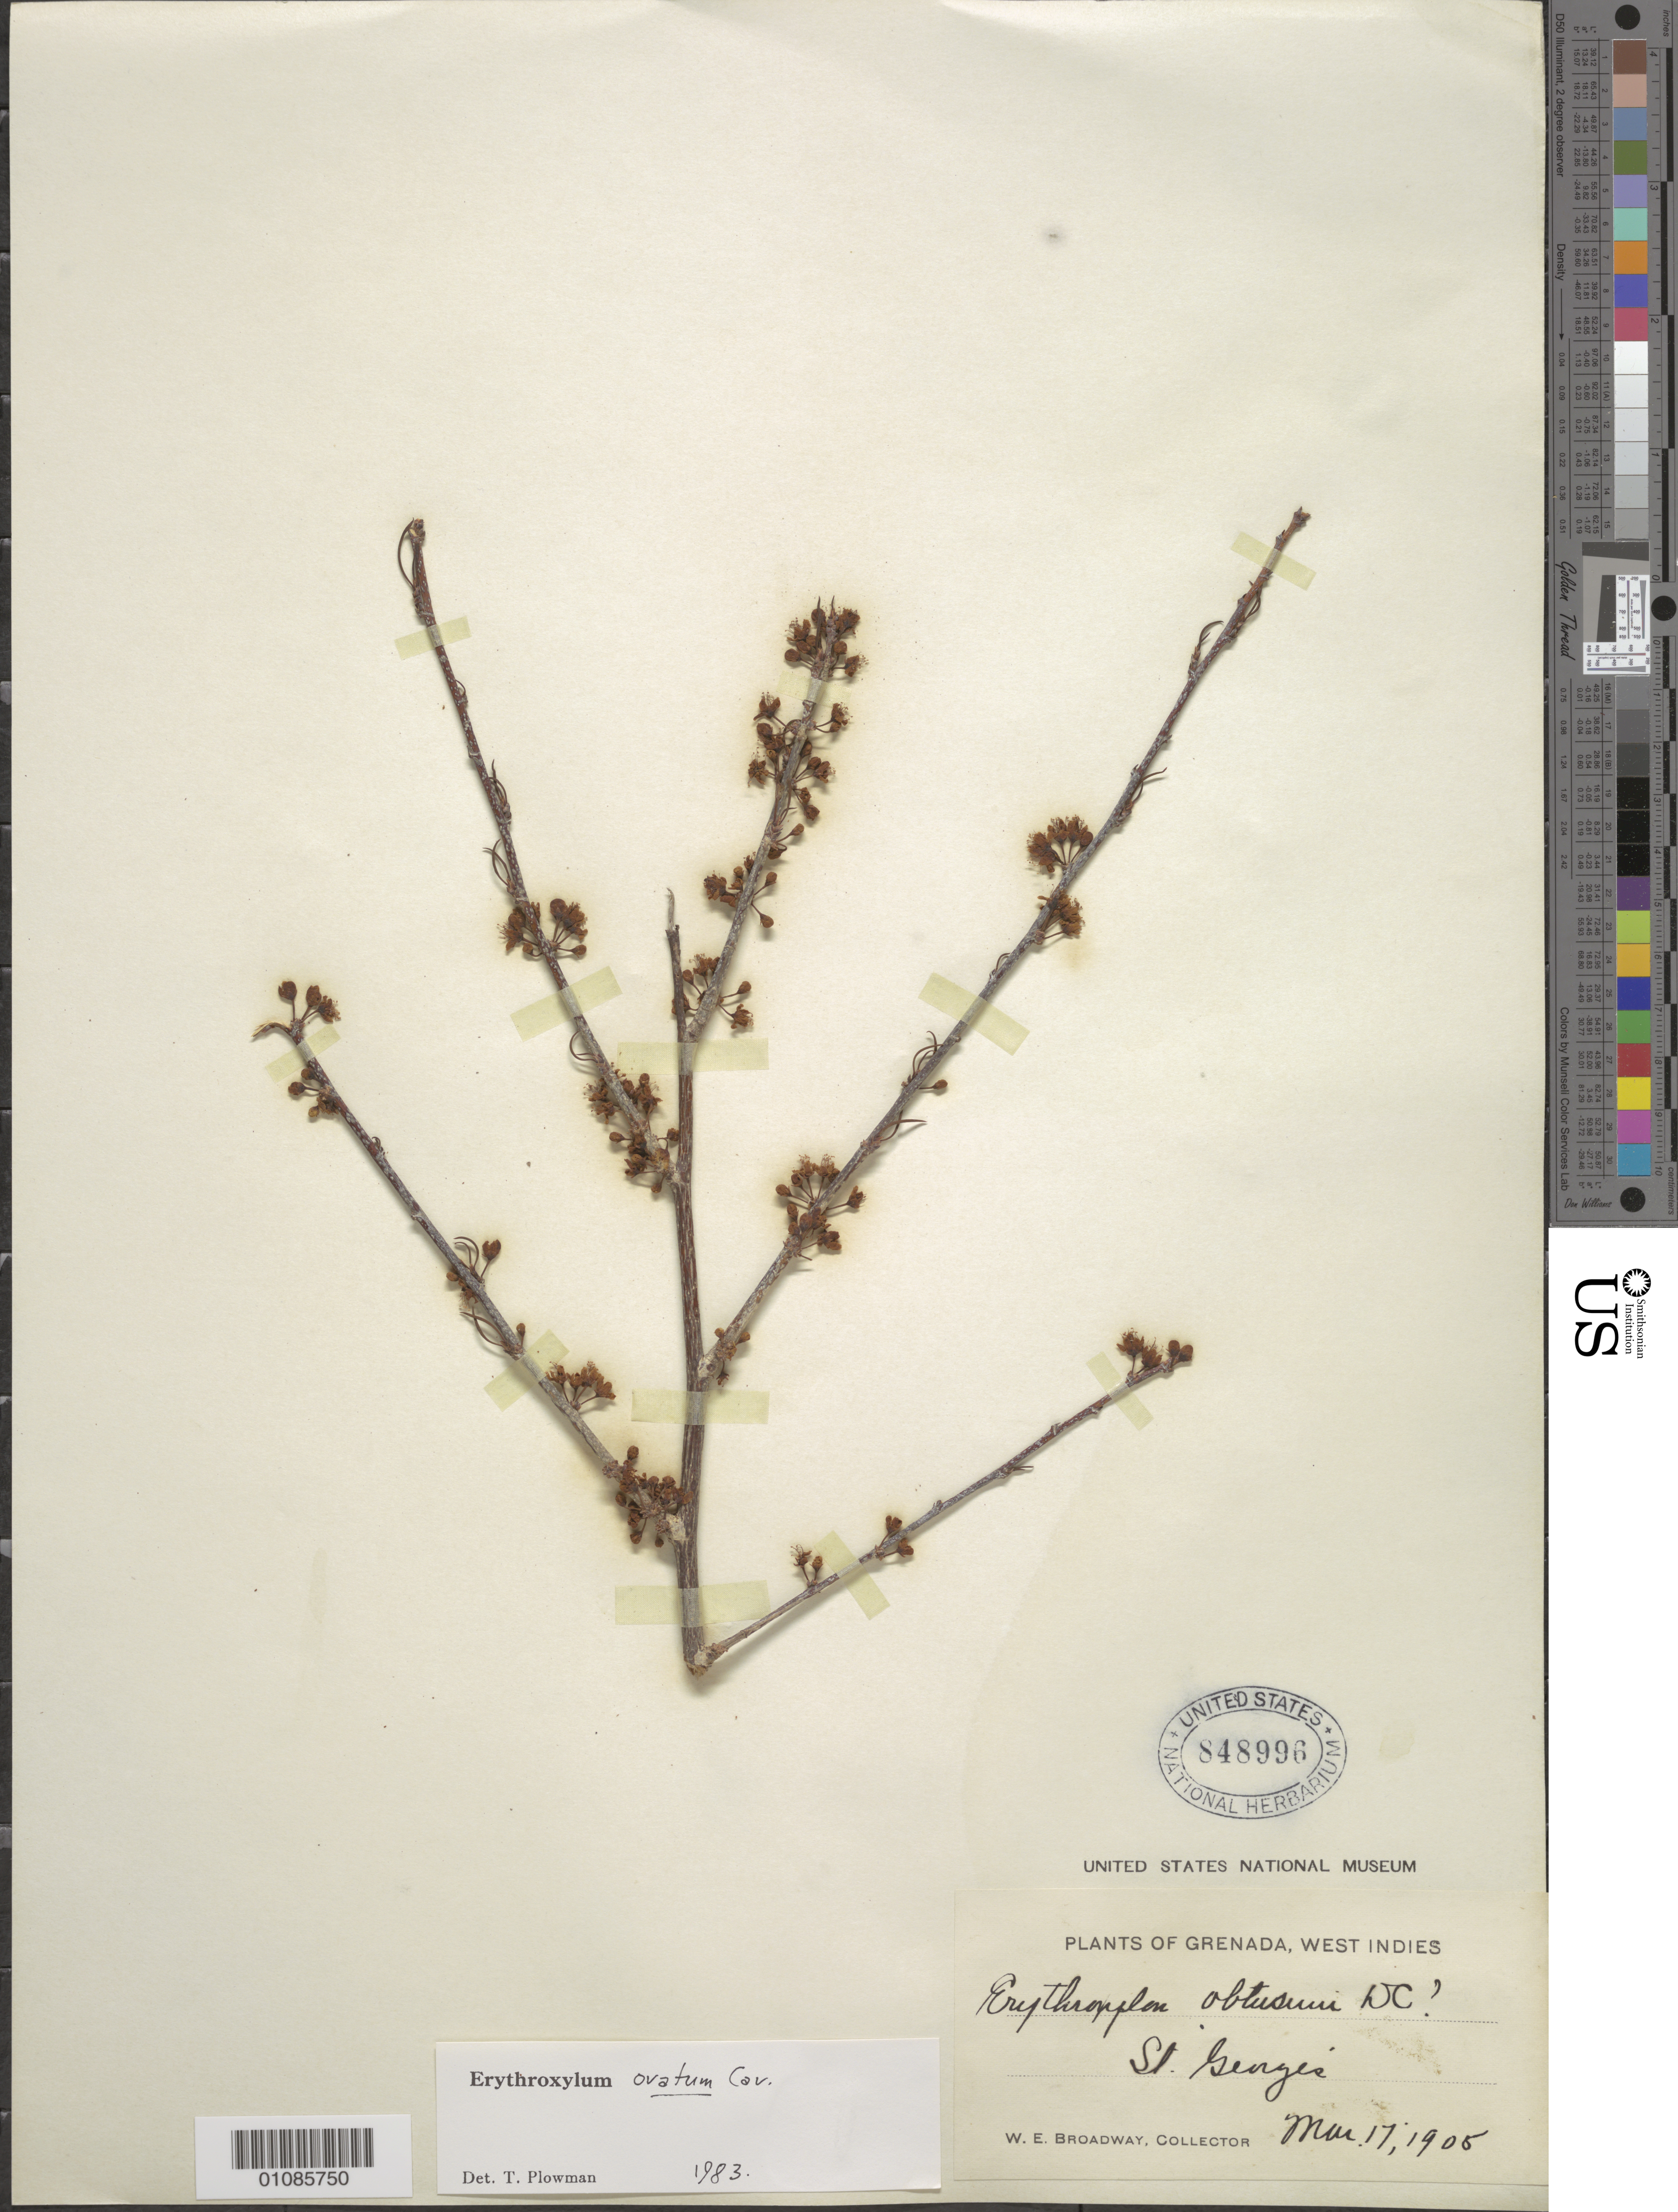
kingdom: Plantae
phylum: Tracheophyta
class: Magnoliopsida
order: Malpighiales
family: Erythroxylaceae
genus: Erythroxylum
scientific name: Erythroxylum ovatum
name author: Cav.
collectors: W. E. Broadway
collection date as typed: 17 May 1905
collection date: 1905-05-17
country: Grenada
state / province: Saint George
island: Grenada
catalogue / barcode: US 848996